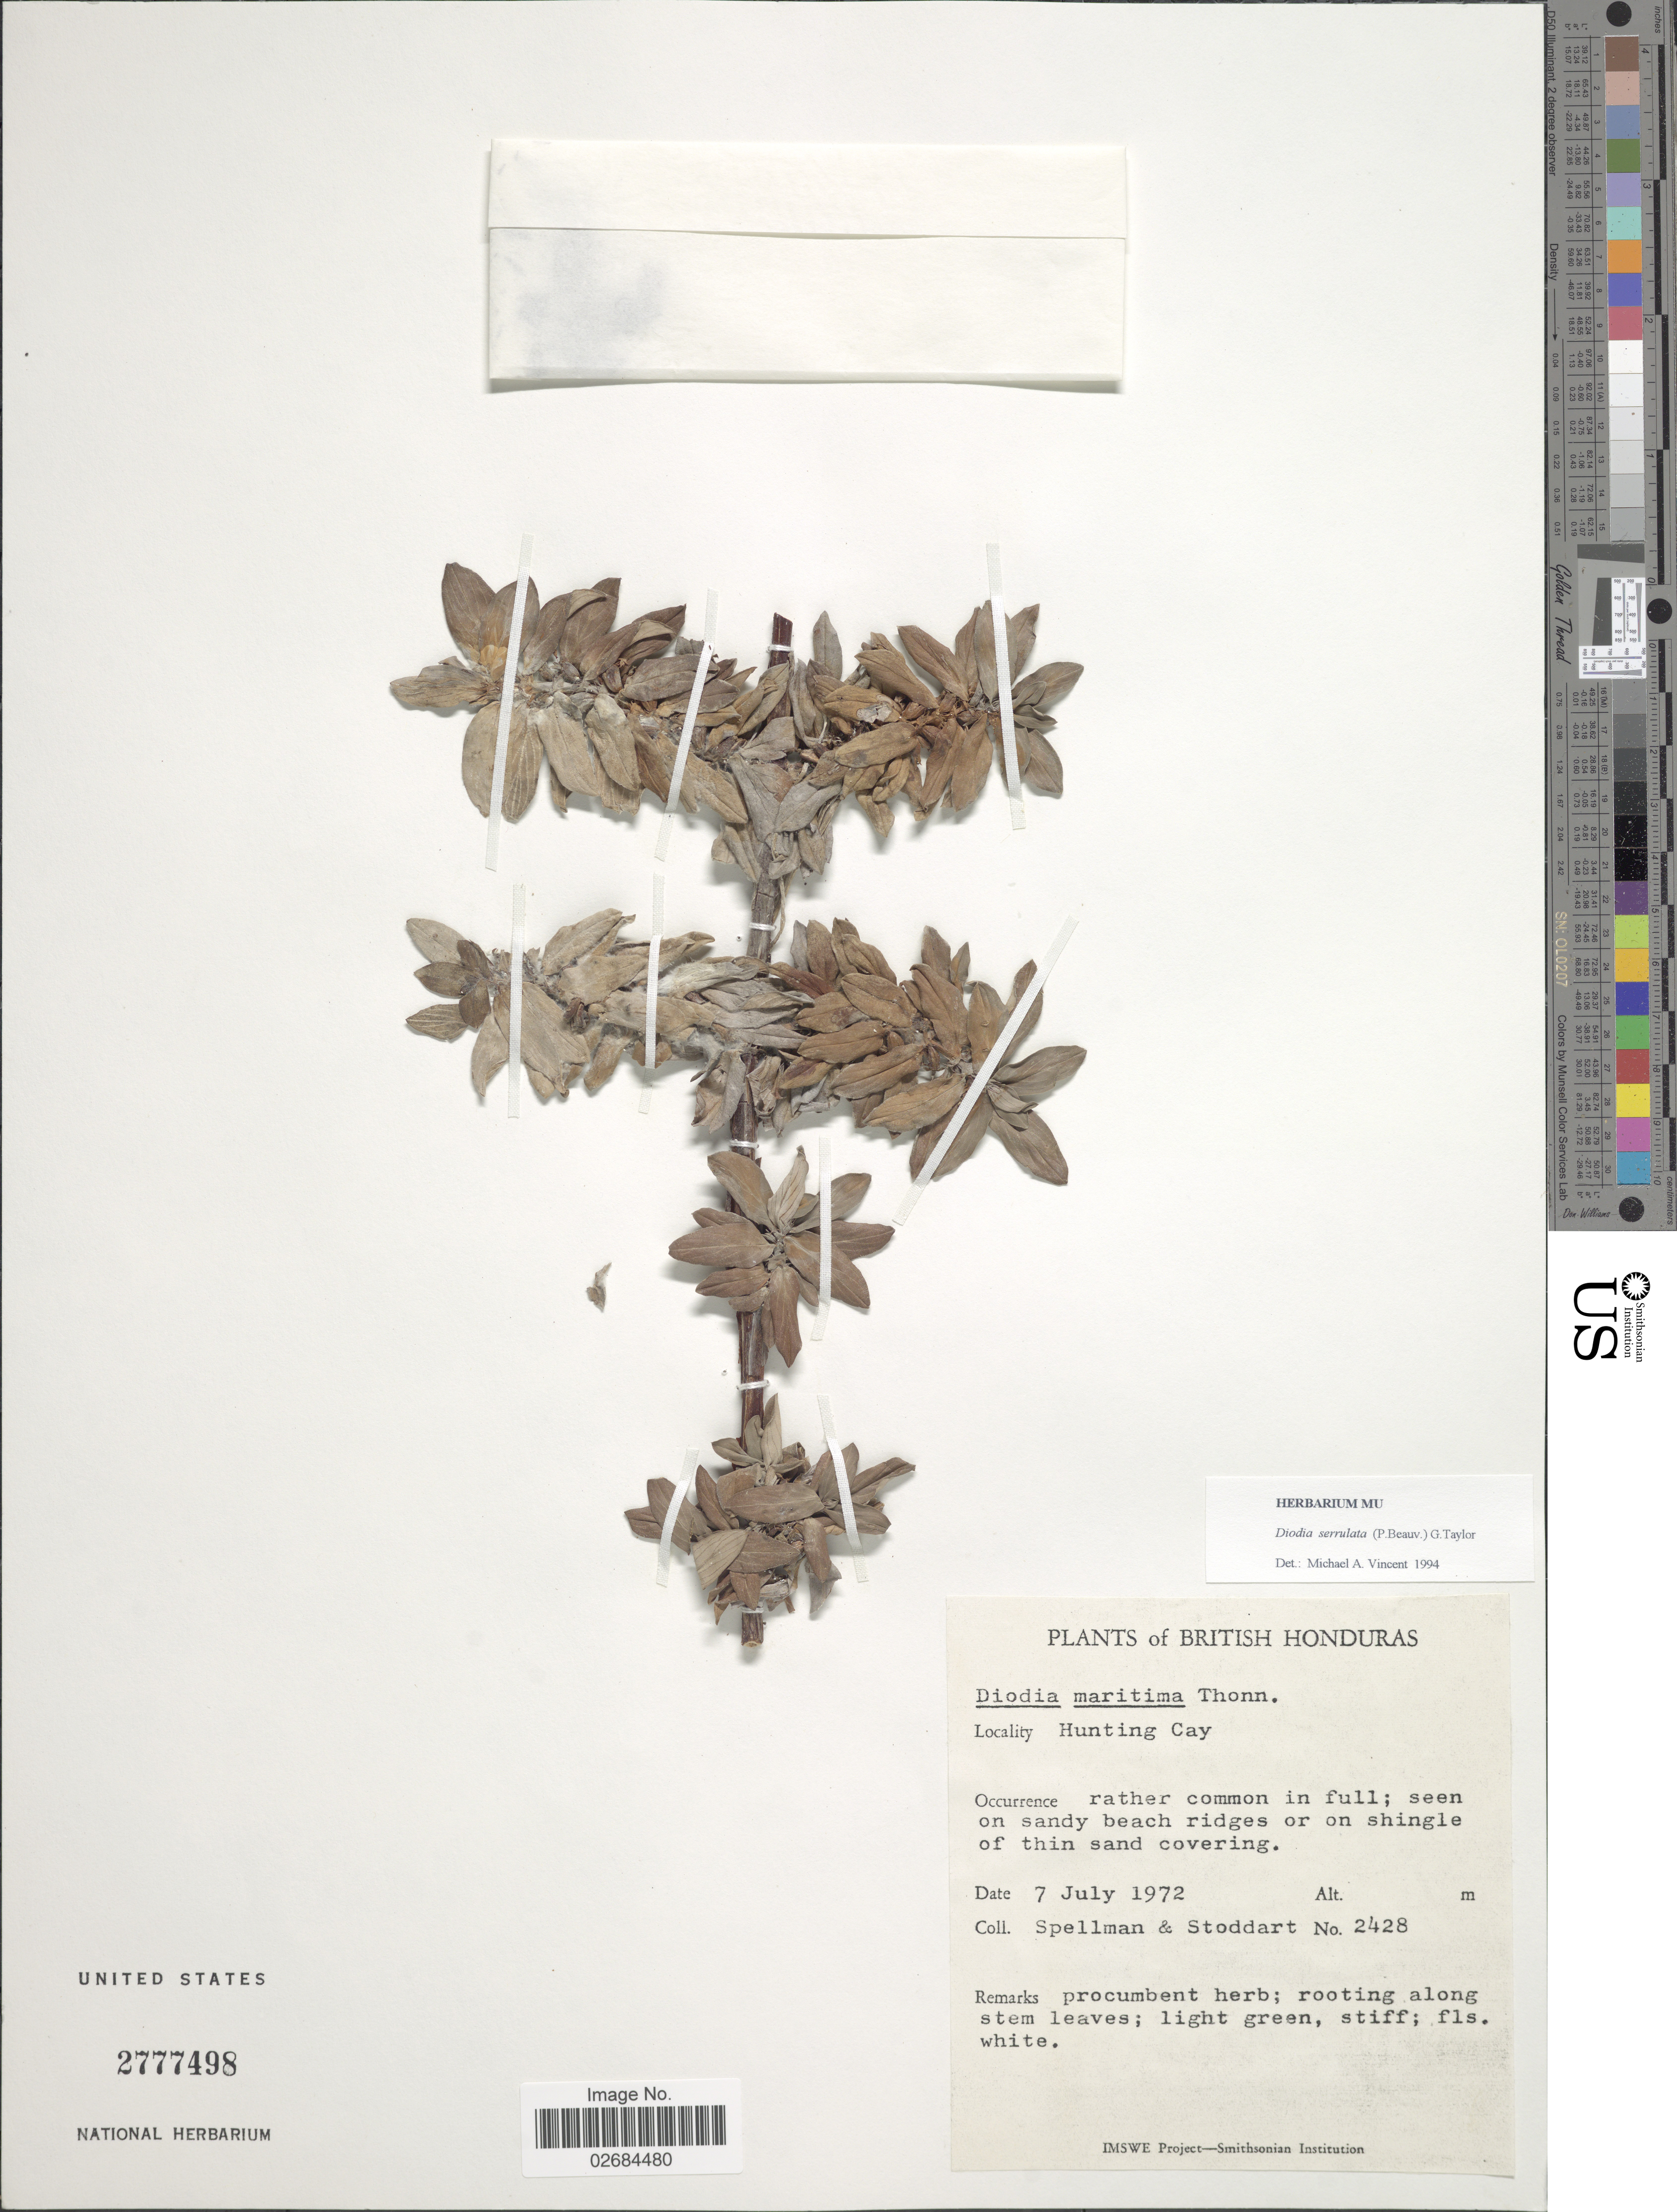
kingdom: Plantae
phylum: Tracheophyta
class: Magnoliopsida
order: Gentianales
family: Rubiaceae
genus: Diodia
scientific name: Diodia serrulata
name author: (P. Beauv.) G. Taylor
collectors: Spellman, -- & -. Stoddart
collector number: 2428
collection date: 1972-07-07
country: Belize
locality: British Honduras. Hunting Cay.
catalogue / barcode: US 2777498